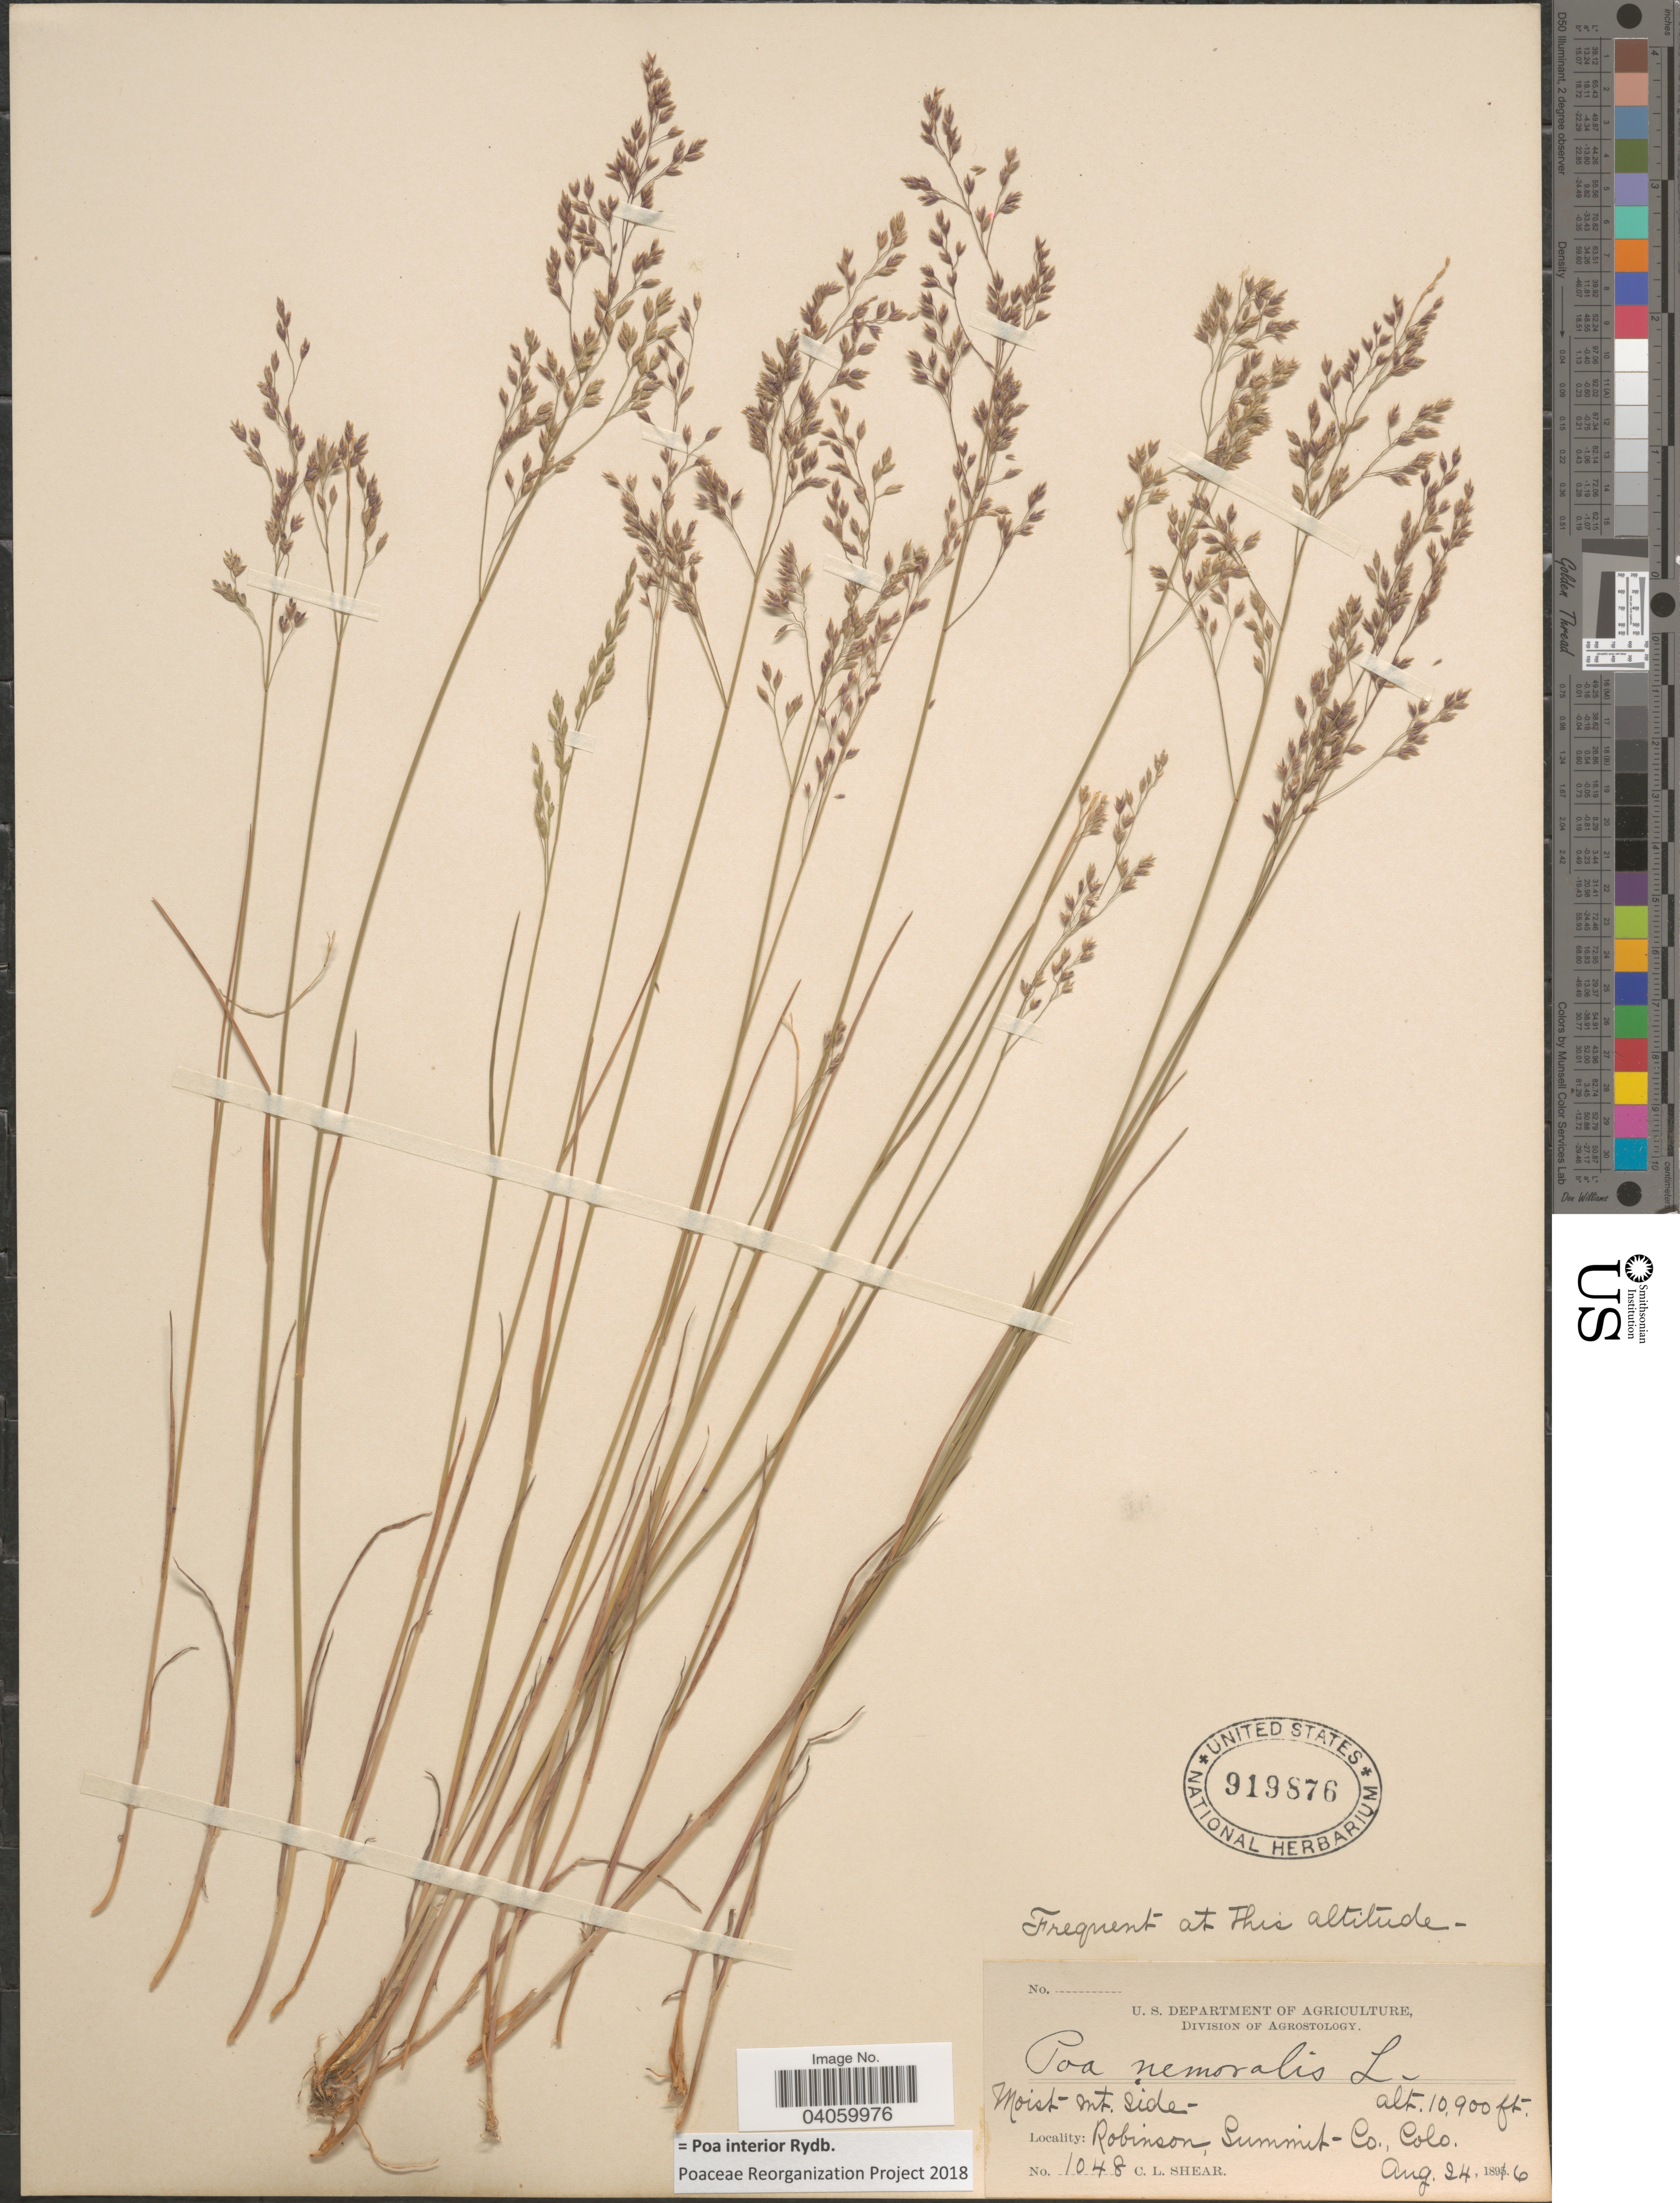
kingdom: Plantae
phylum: Tracheophyta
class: Liliopsida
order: Poales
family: Poaceae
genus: Poa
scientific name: Poa interior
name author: Rydb.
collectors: C. L. Shear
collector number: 1048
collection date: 1896-08-24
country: United States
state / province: Colorado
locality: Robinson, Summit Co.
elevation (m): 3322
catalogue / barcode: US 919876